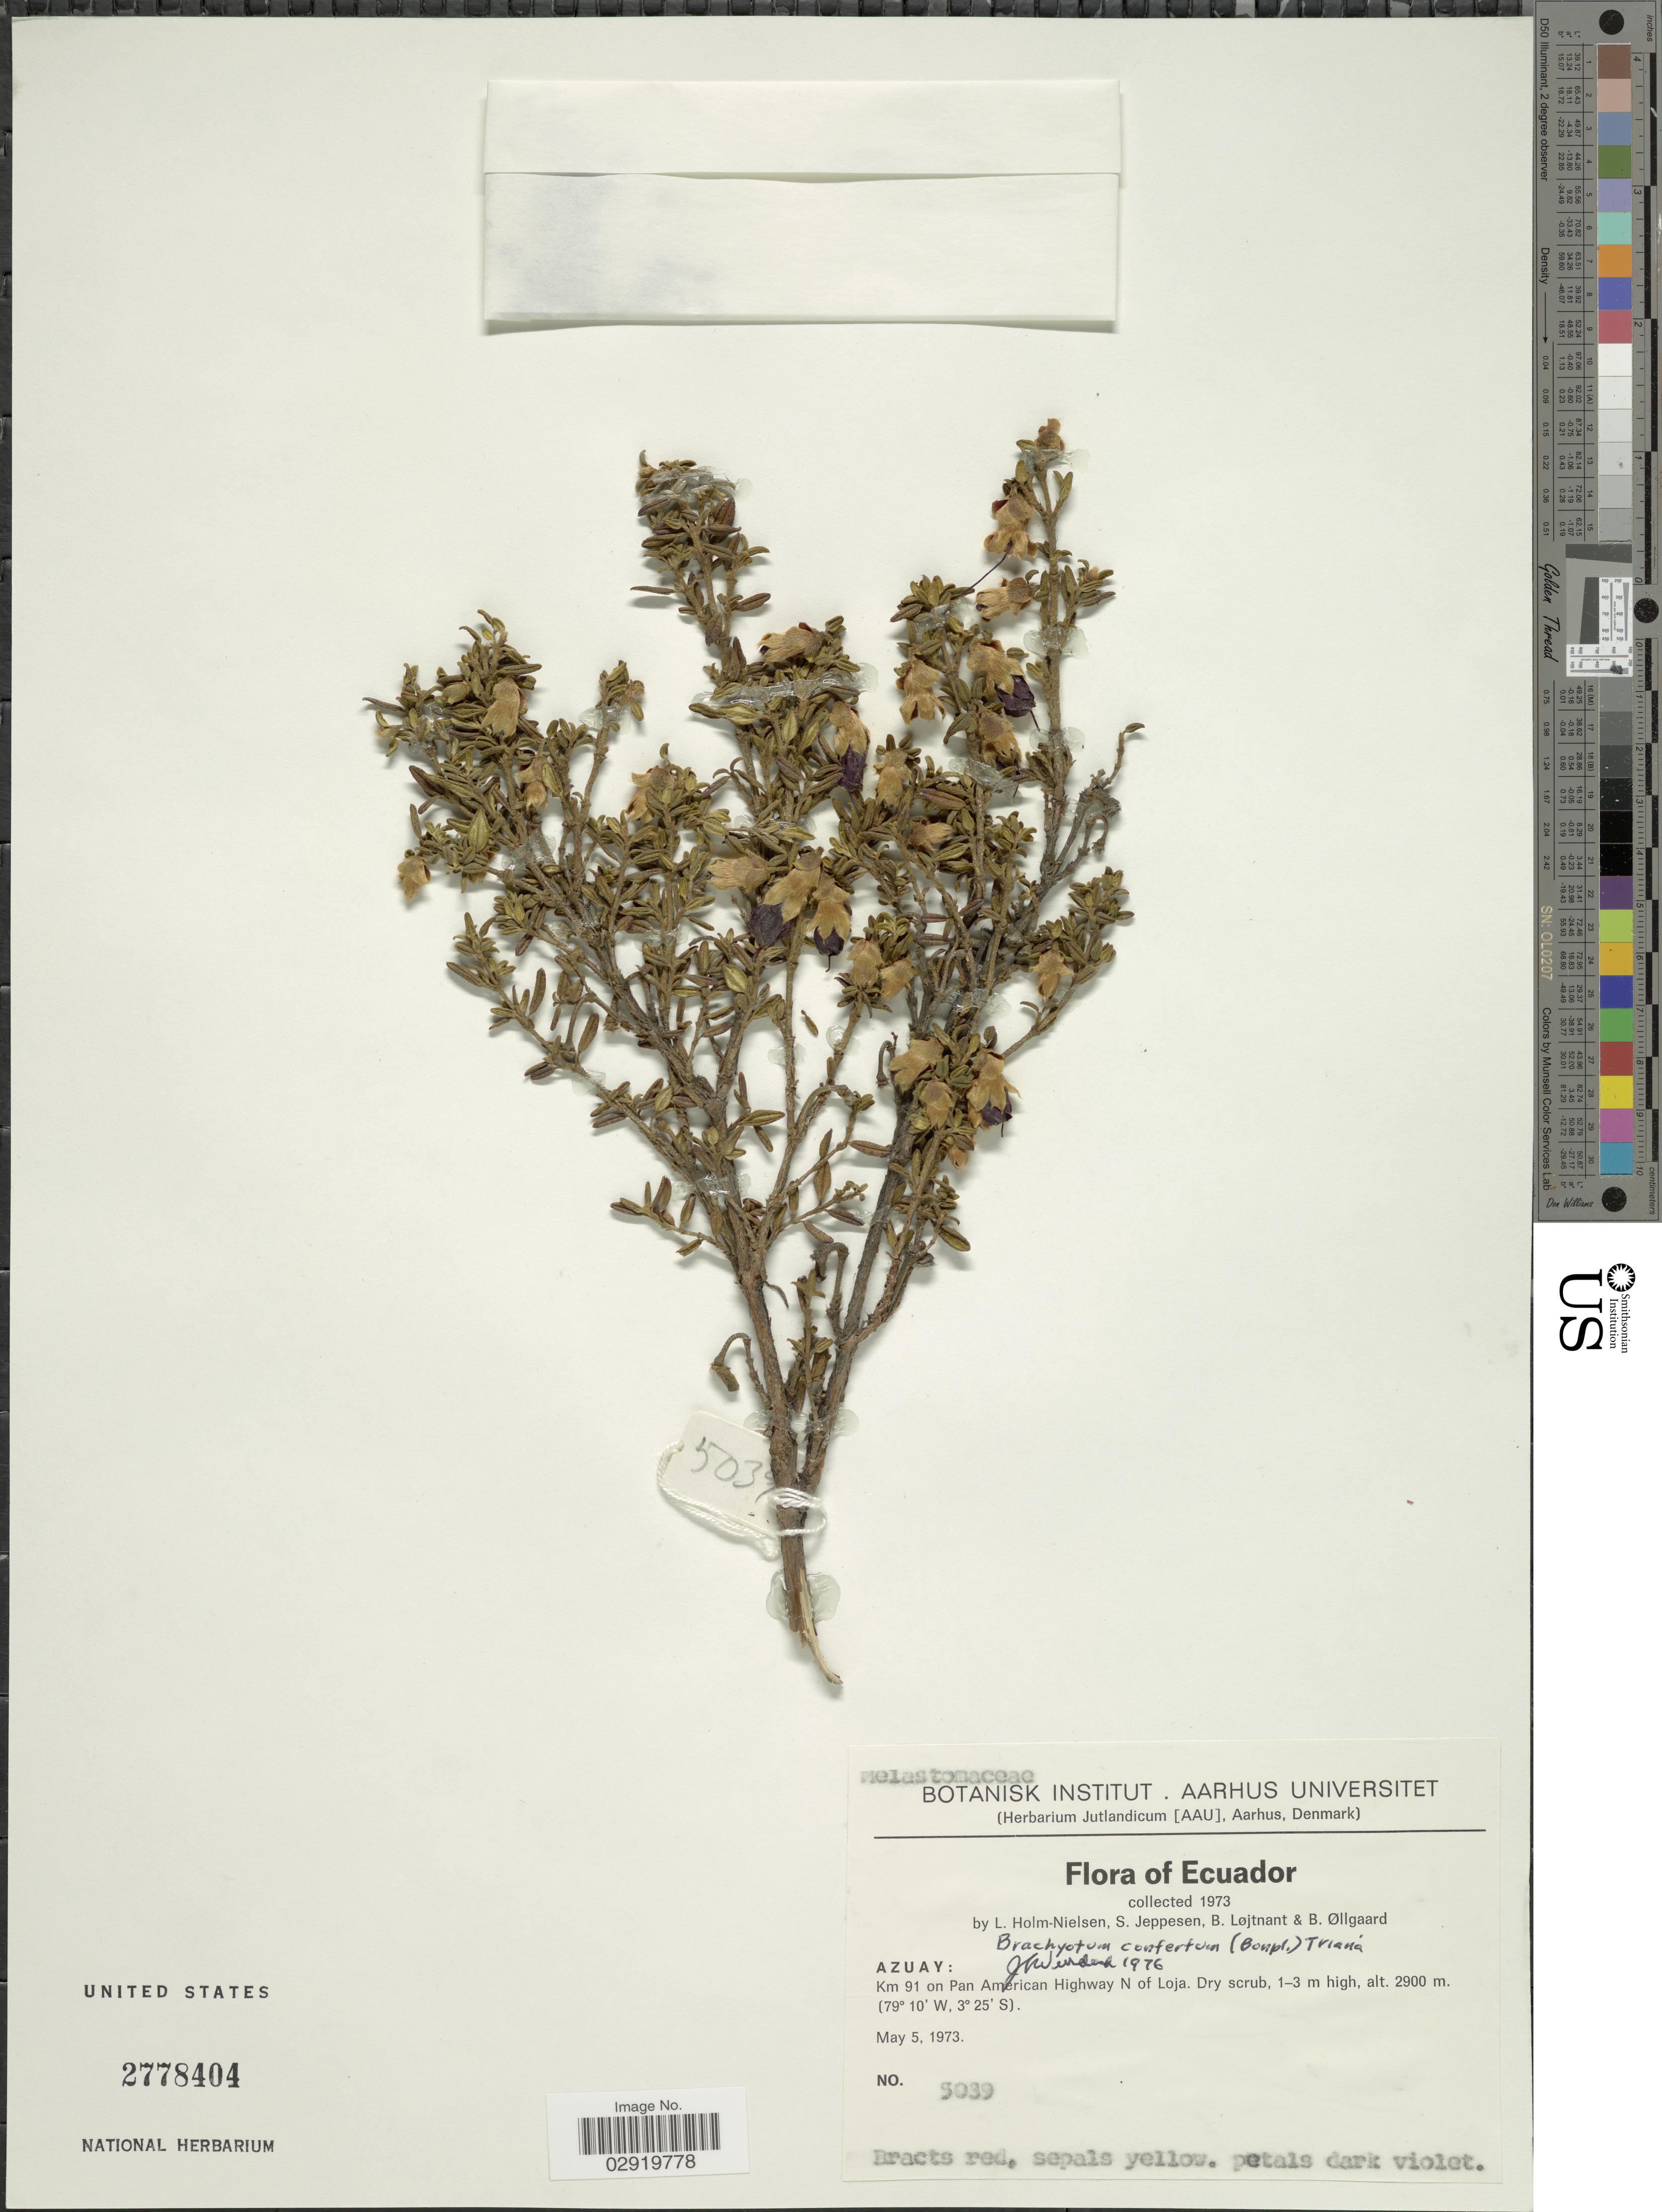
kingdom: Plantae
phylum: Tracheophyta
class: Magnoliopsida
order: Myrtales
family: Melastomataceae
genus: Brachyotum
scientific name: Brachyotum confertum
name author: (Bonpl.) Triana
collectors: L. Holm-Nielsen, S. Jeppesen, B. Löjtnant & B. Øllgaard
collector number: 5039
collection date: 1973-05-05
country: Ecuador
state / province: Azuay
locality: Km 91 on Pan American Highway N of Loja.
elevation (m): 2900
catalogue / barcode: US 2778404